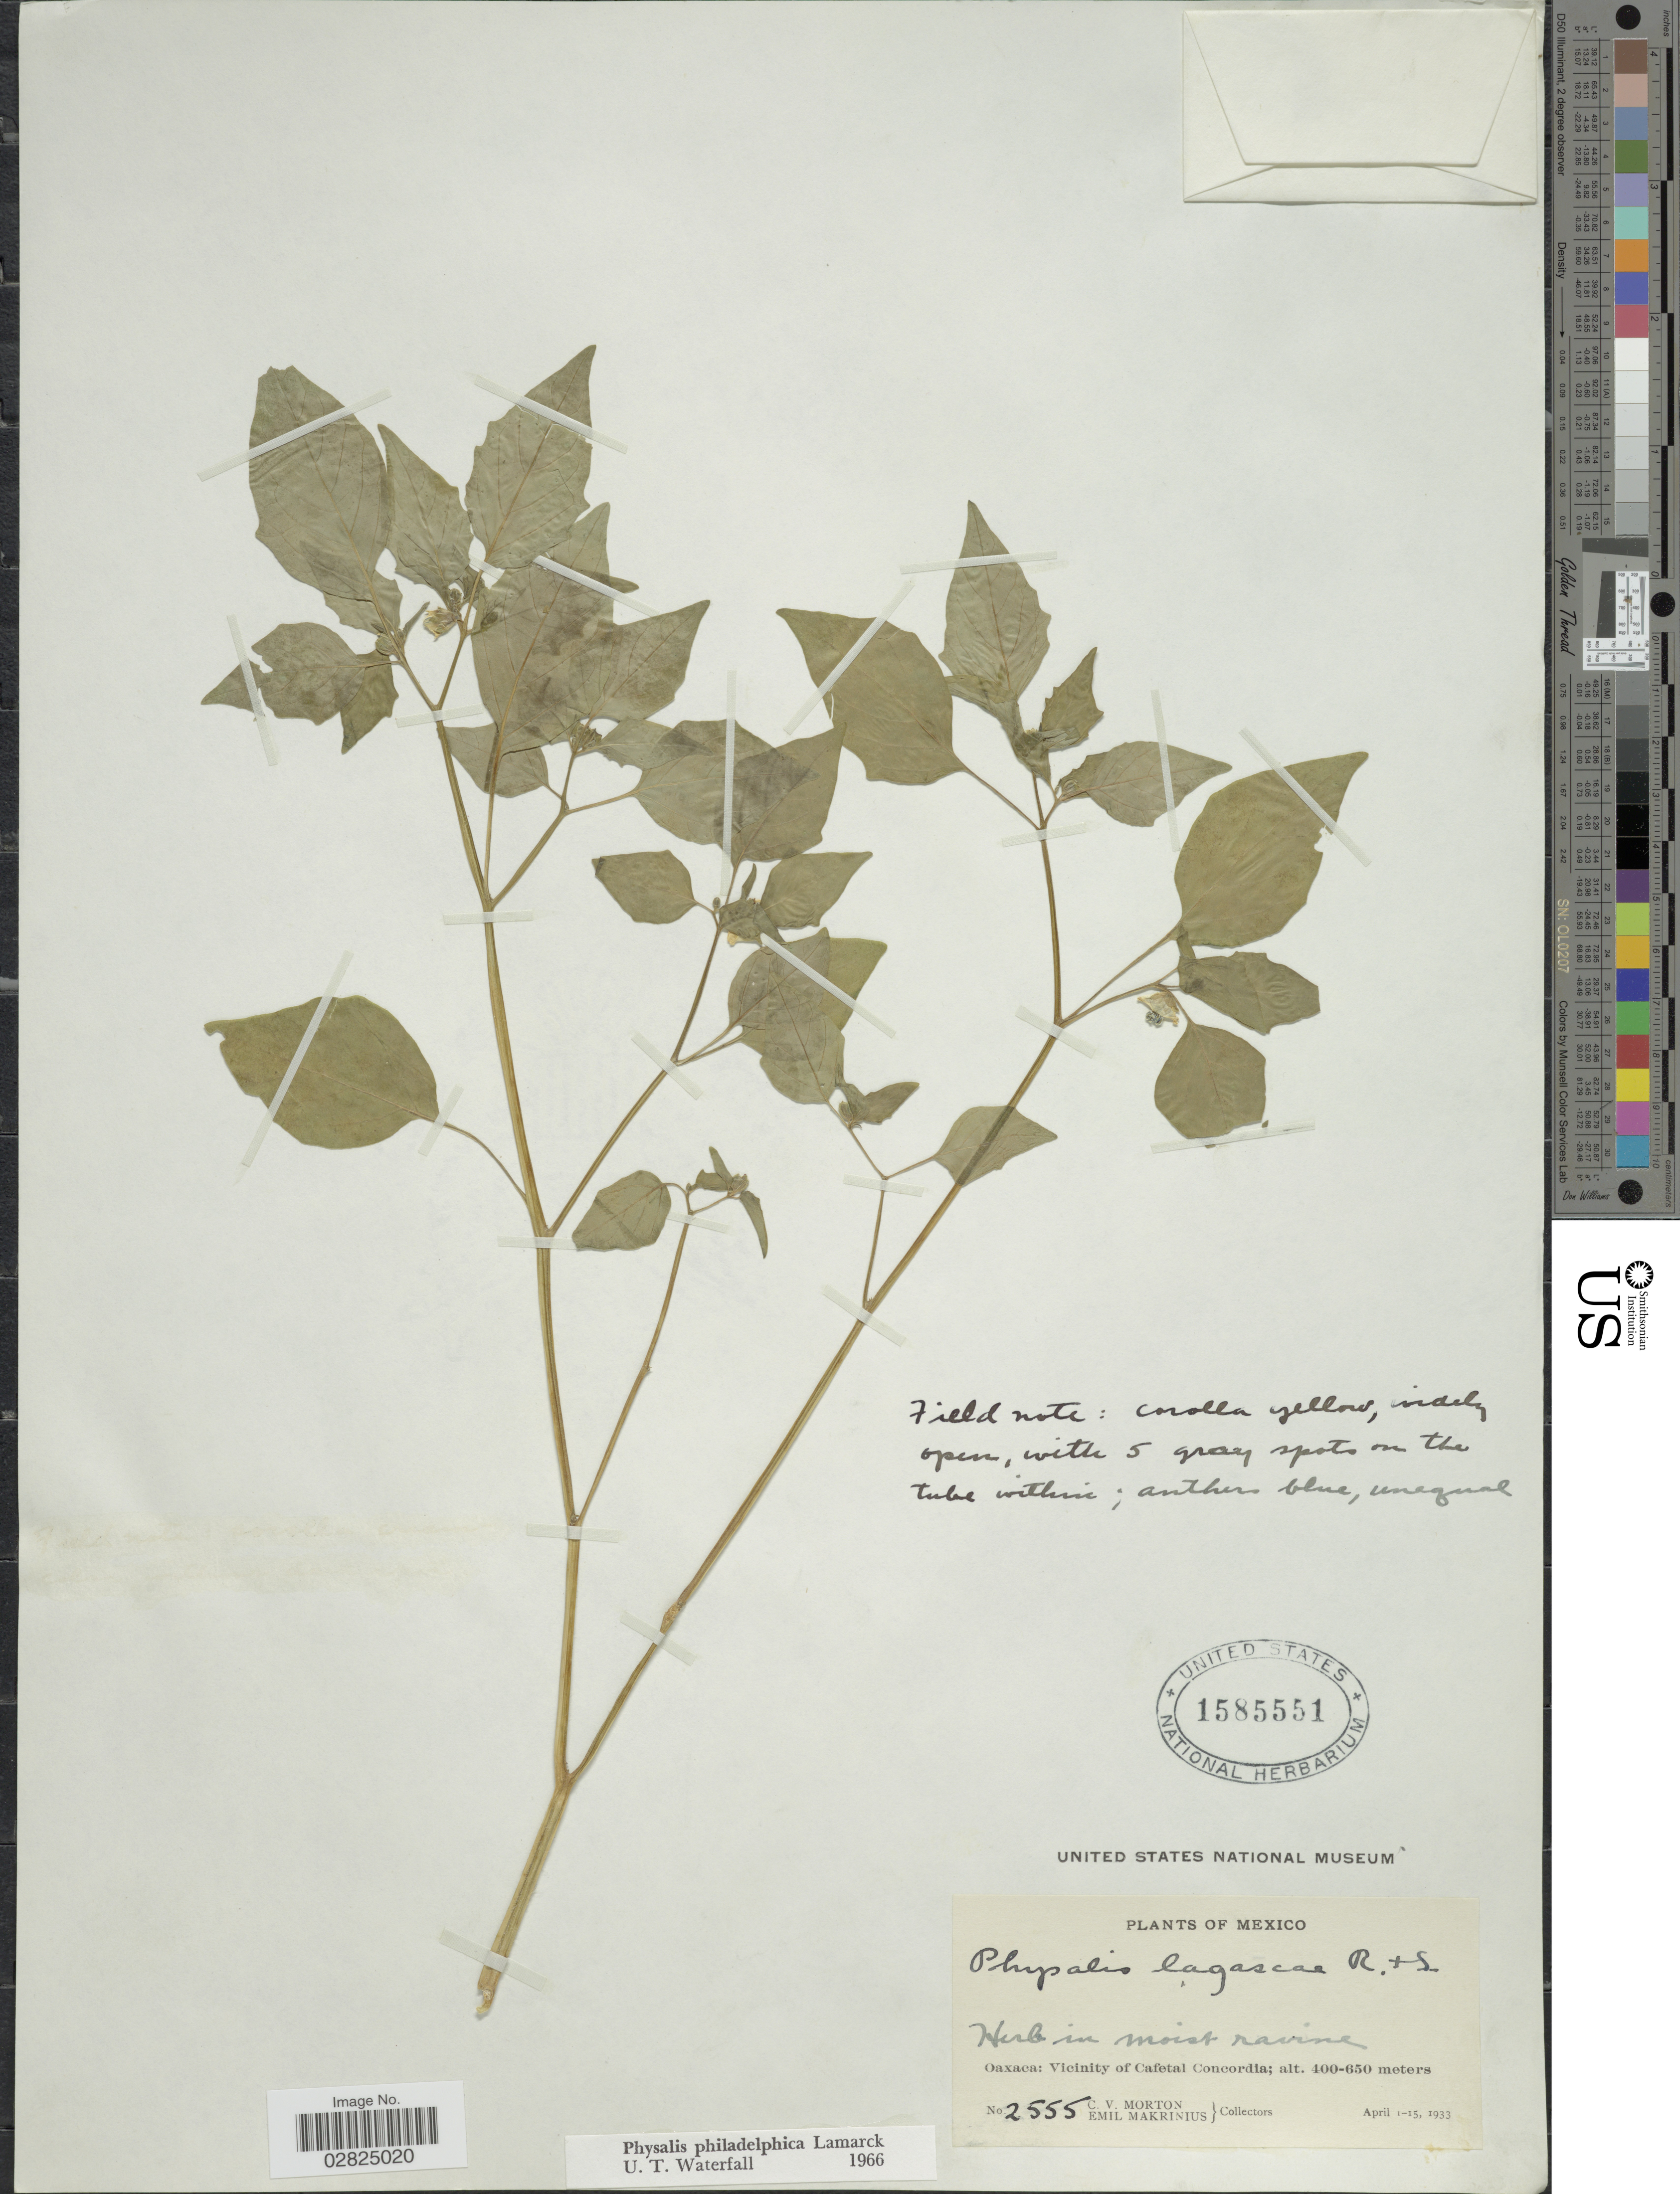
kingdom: Plantae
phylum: Tracheophyta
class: Magnoliopsida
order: Solanales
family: Solanaceae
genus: Physalis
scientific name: Physalis philadelphica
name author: Lam.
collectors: C. V. Morton & E. Makrinius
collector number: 2555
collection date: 1933-04-01/1933-04-15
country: Mexico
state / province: Oaxaca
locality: Vicinity of Cafetal Concordia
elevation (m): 400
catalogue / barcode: US 1585551